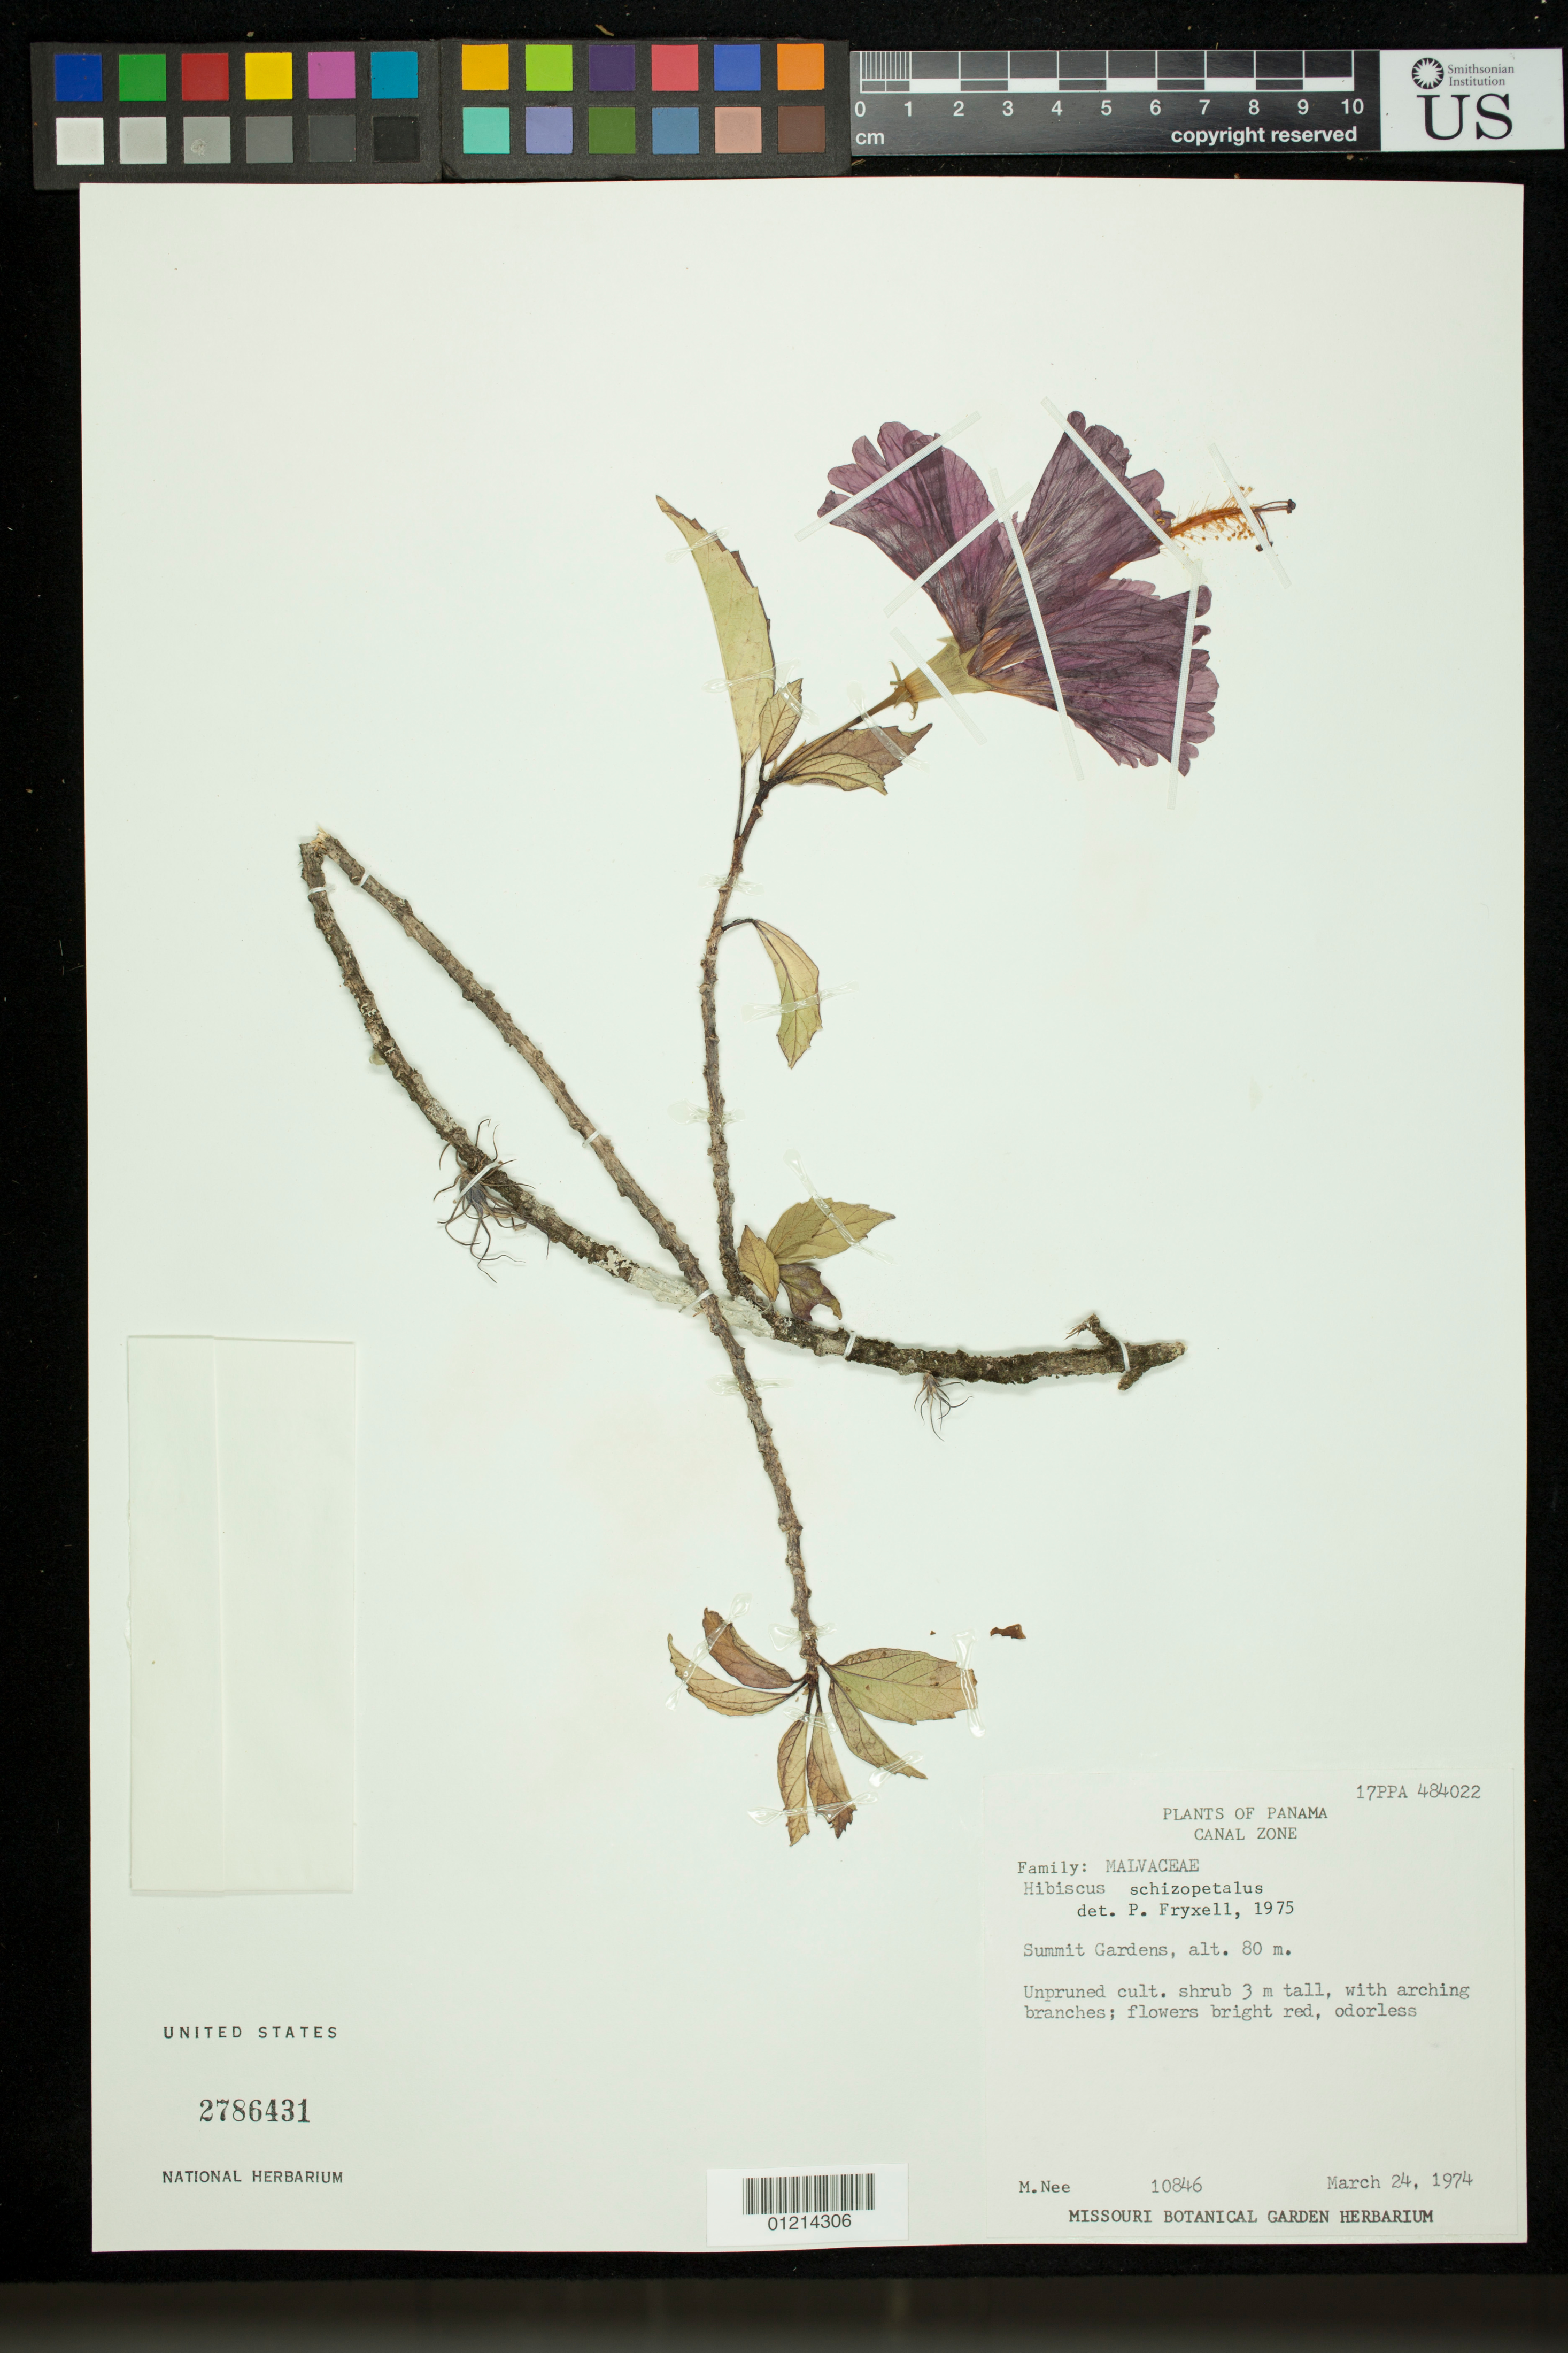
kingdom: Plantae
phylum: Tracheophyta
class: Magnoliopsida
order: Malvales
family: Malvaceae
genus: Hibiscus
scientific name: Hibiscus rosa-sinensis var. schizopetalus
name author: Dyer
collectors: M. Nee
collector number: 10846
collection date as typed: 3/24/1974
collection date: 1974-03-24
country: Panama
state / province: Panamá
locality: Canal Zone: Summit Gardens, cult.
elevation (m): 80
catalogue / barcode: US 2786431